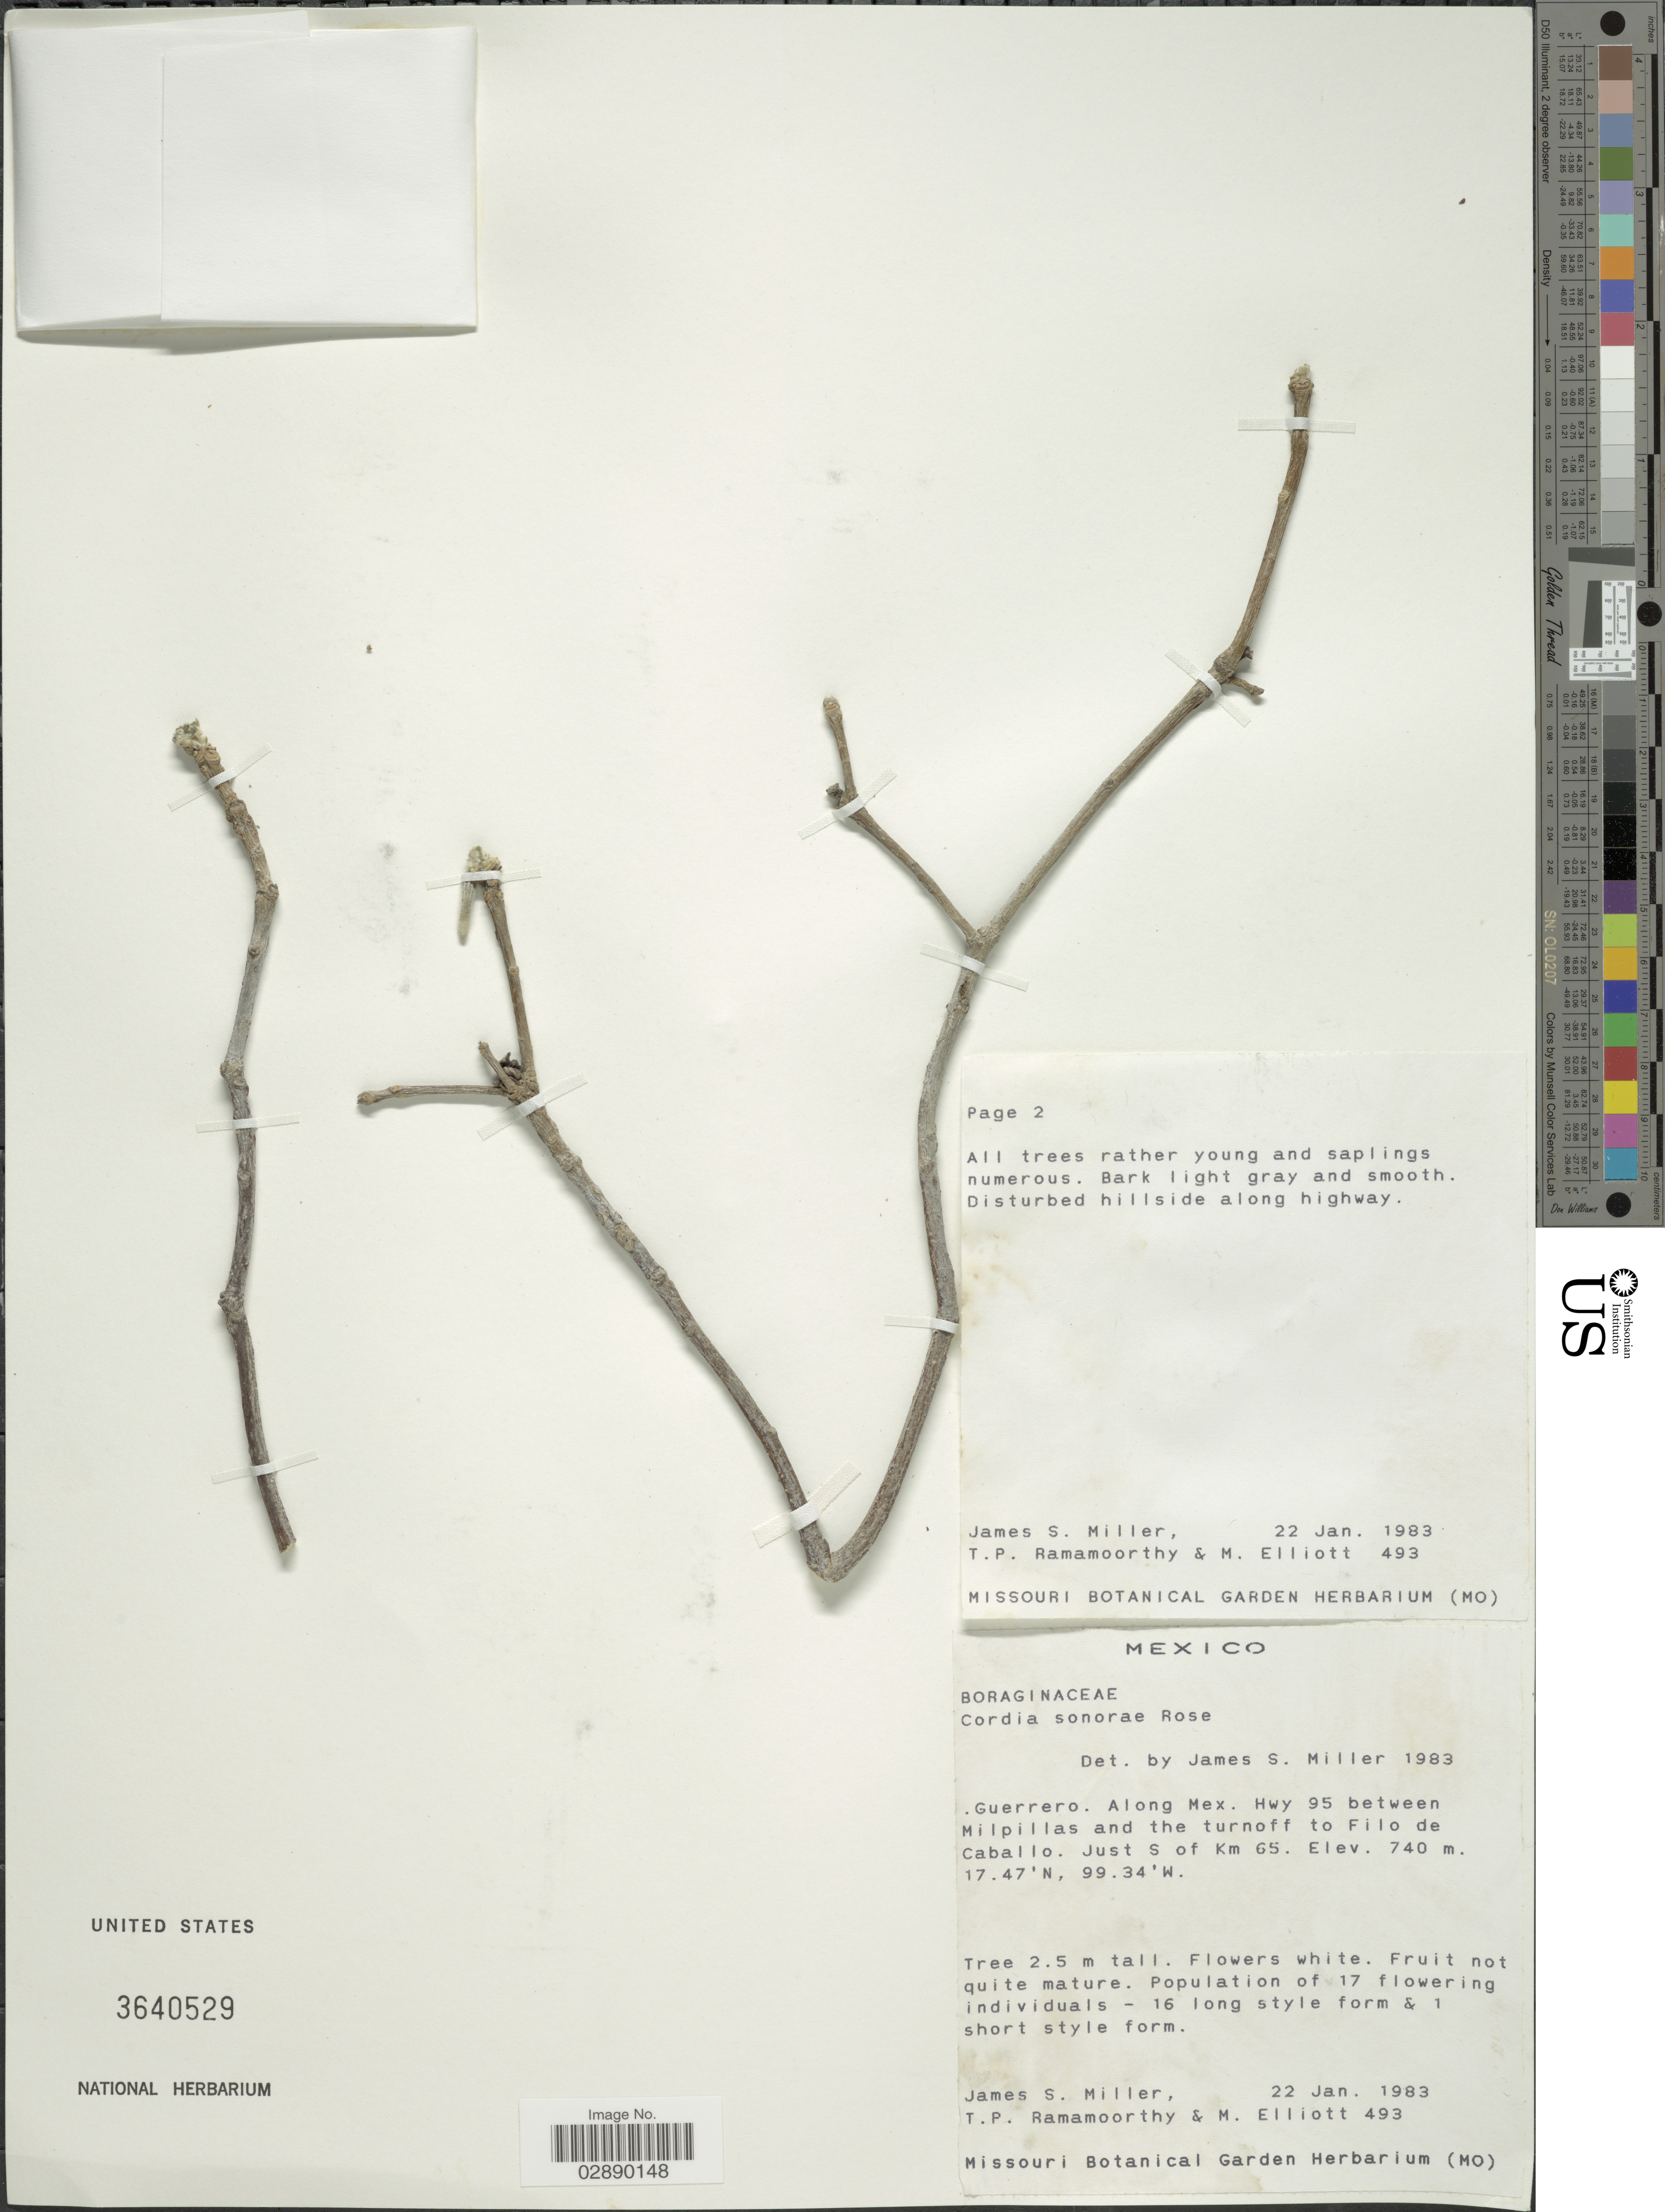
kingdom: Plantae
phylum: Tracheophyta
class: Magnoliopsida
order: Boraginales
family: Cordiaceae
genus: Cordia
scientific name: Cordia sonorae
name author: Rose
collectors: J. S. Miller, T. P. Ramamoorthy & M. Elliott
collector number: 493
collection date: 1983-01-22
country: Mexico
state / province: Guerrero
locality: Along Mex. Hwy 95 between Milpillas and the turnoff to Filo de Caballo. Just S of Km 65.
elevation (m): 740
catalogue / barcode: US 3640529